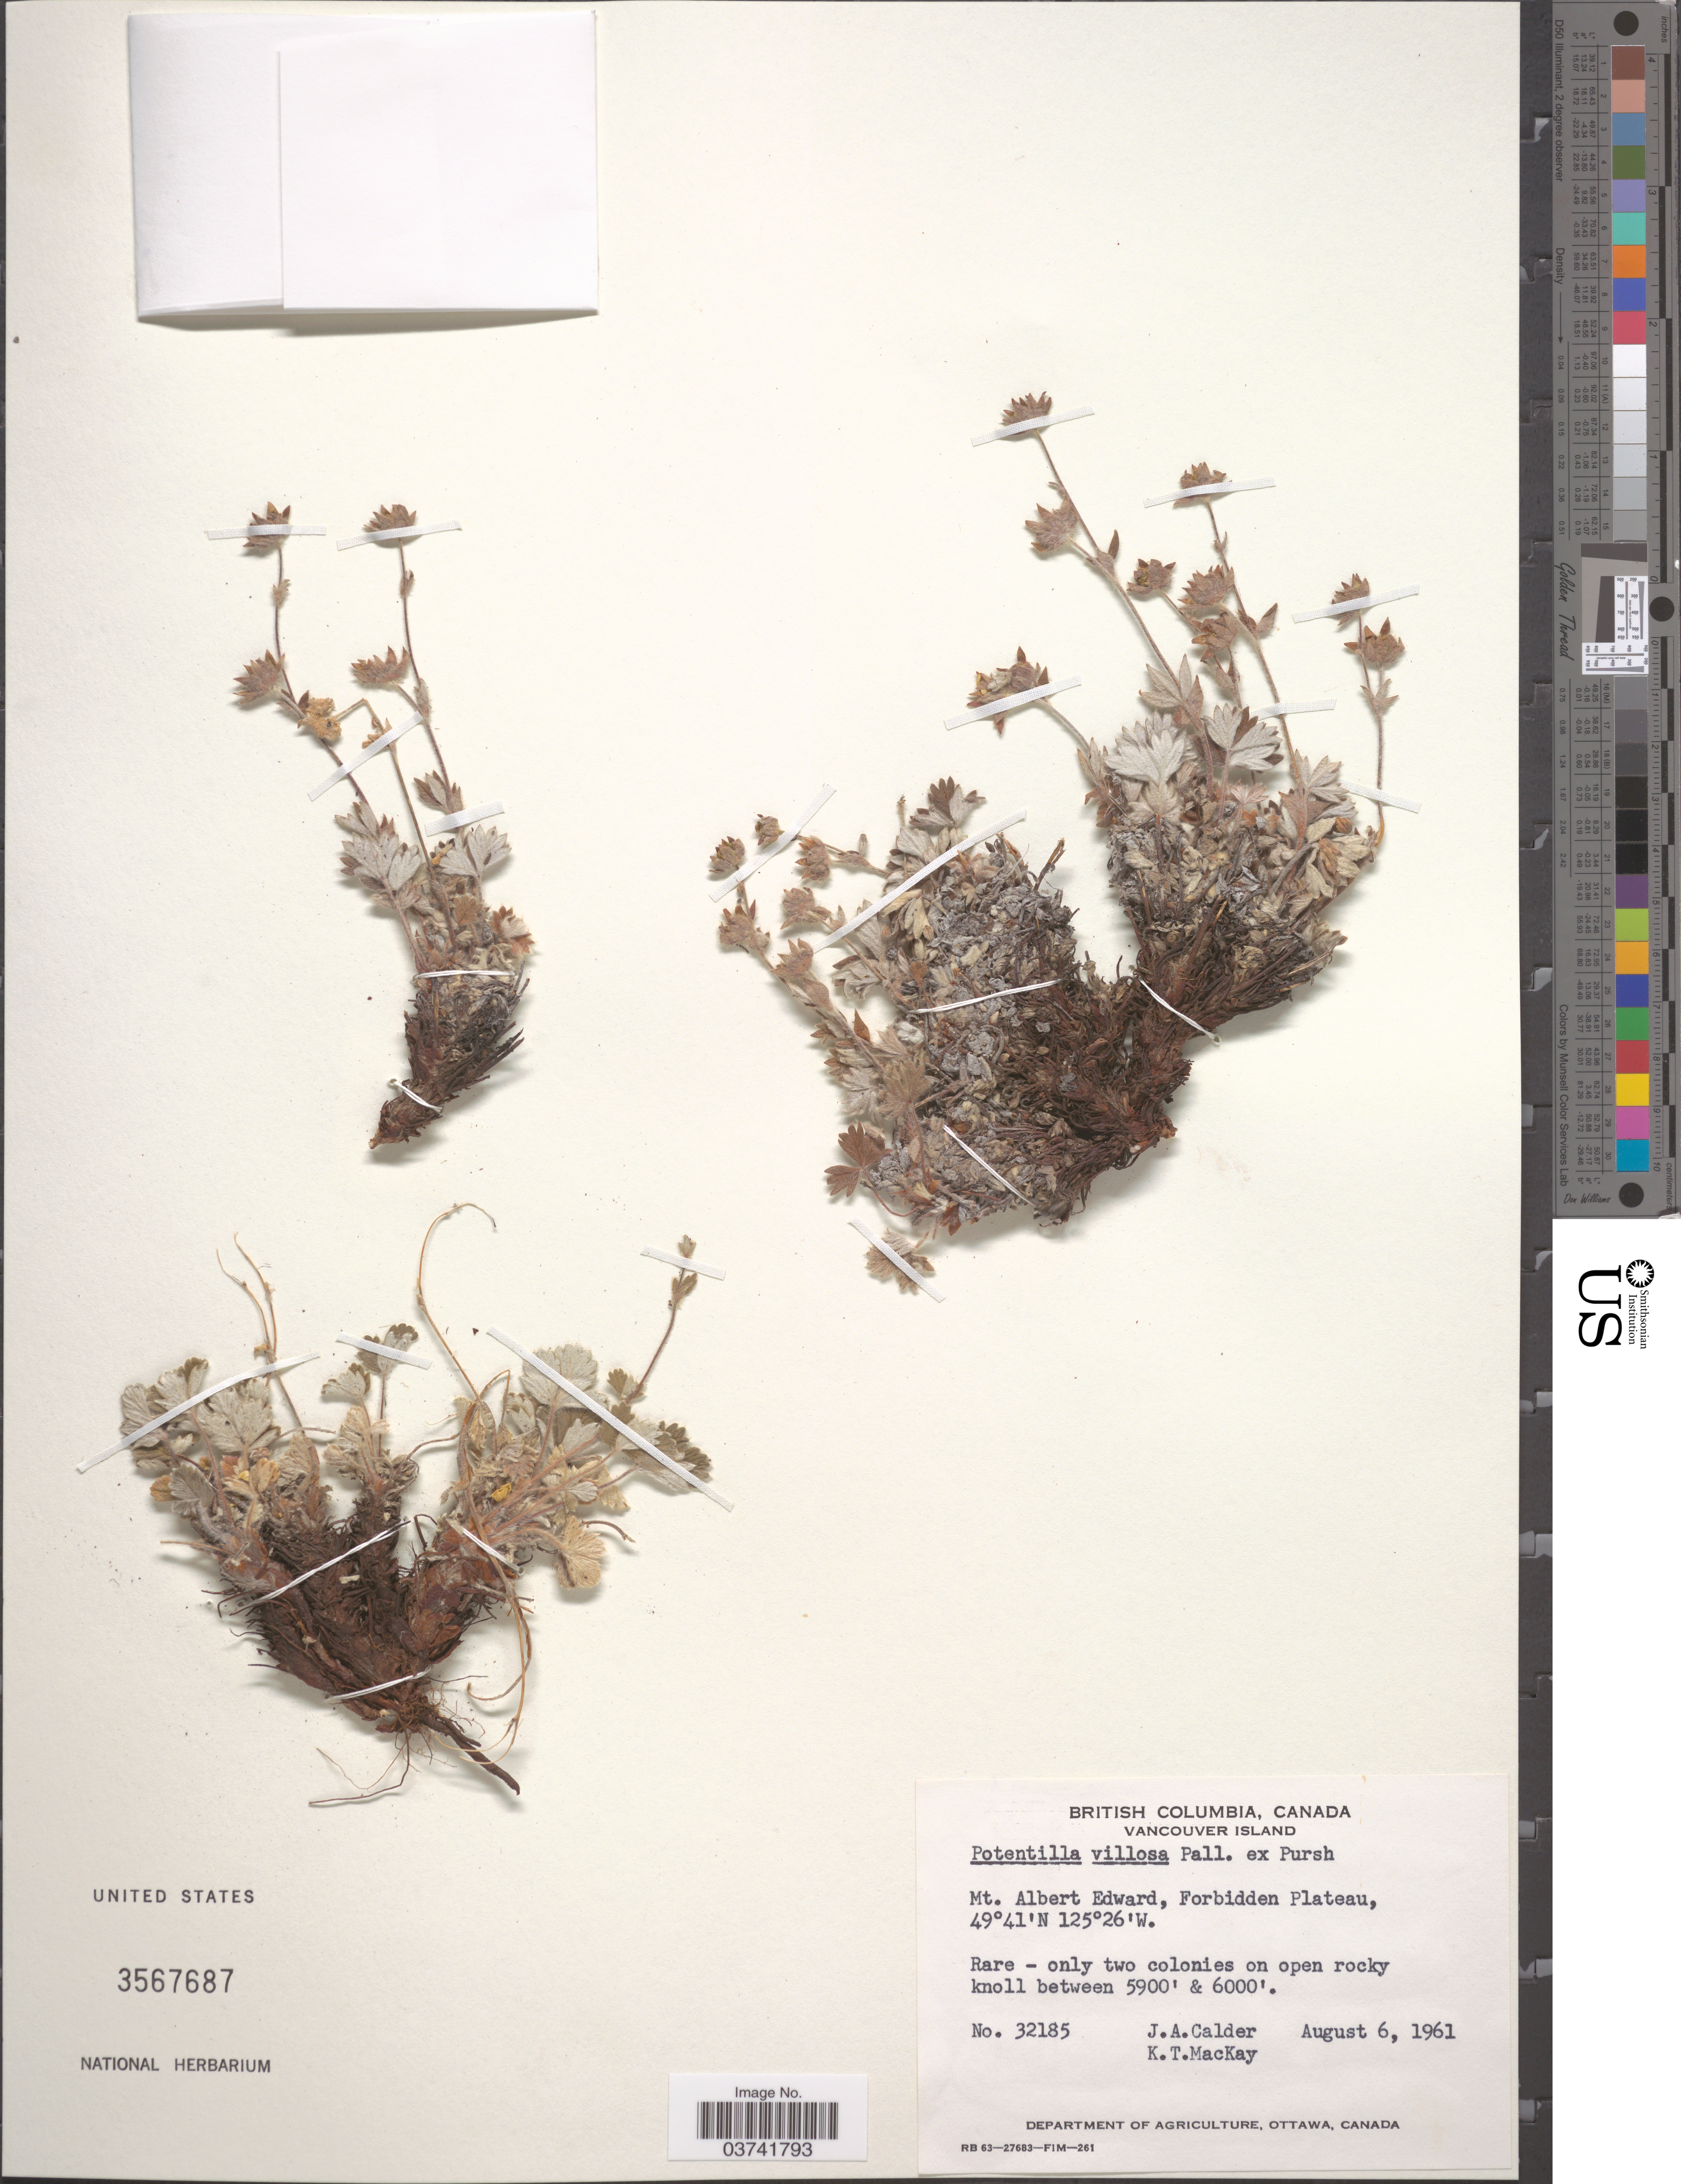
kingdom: Plantae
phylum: Tracheophyta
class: Magnoliopsida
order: Rosales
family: Rosaceae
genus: Potentilla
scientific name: Potentilla villosa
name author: Pall. ex Pursh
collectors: J. A. Calder & K. T. Mackay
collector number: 32185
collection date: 1961-08-06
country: Canada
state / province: British Columbia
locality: Vancouver Island. Mt. Albert Edward, Forbidden Plateau.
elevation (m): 1798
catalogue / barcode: US 3567687